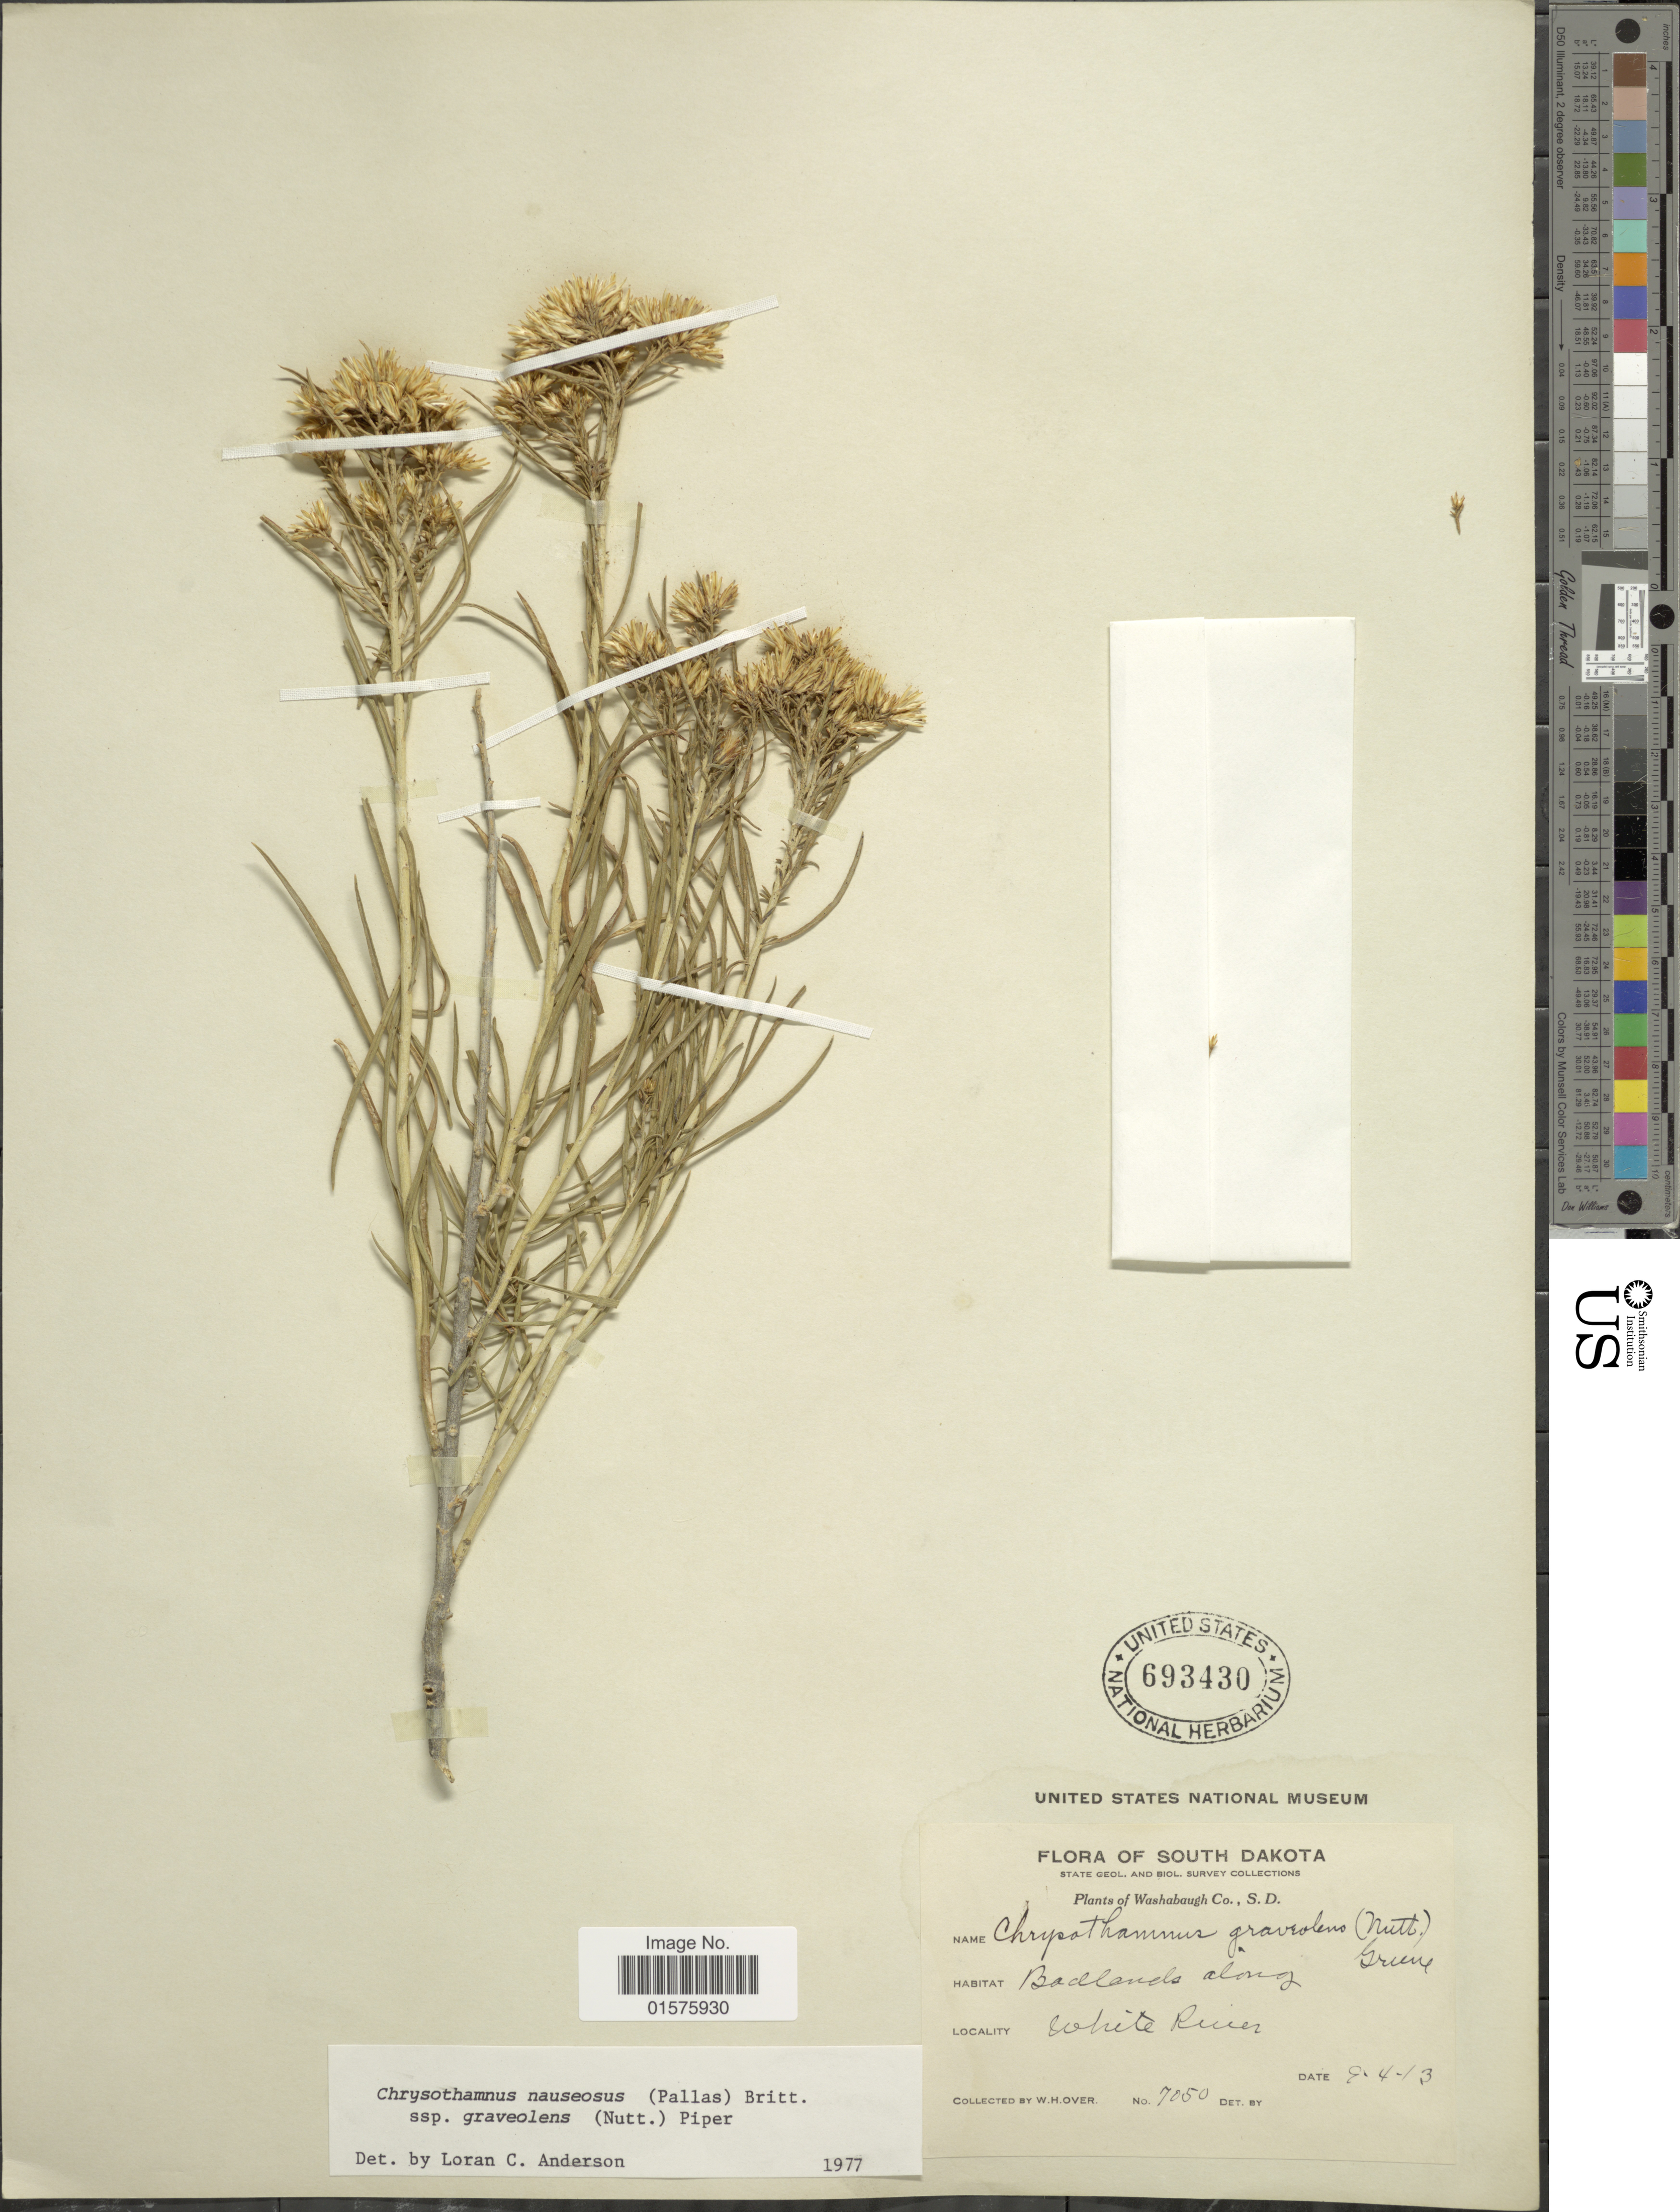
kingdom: Plantae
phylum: Tracheophyta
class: Magnoliopsida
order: Asterales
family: Asteraceae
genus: Ericameria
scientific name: Ericameria nauseosa var. graveolens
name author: (Nutt.) Reveal & Schuyler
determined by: Urbatsch, Lowell E., Curator (LSU), Louisiana State University (UNITED STATES)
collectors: W. Over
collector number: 7050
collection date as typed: Transcribed d/m/y: 4/9/13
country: United States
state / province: South Dakota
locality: Washabaugh Co., S.D., White River.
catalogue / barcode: US 693430